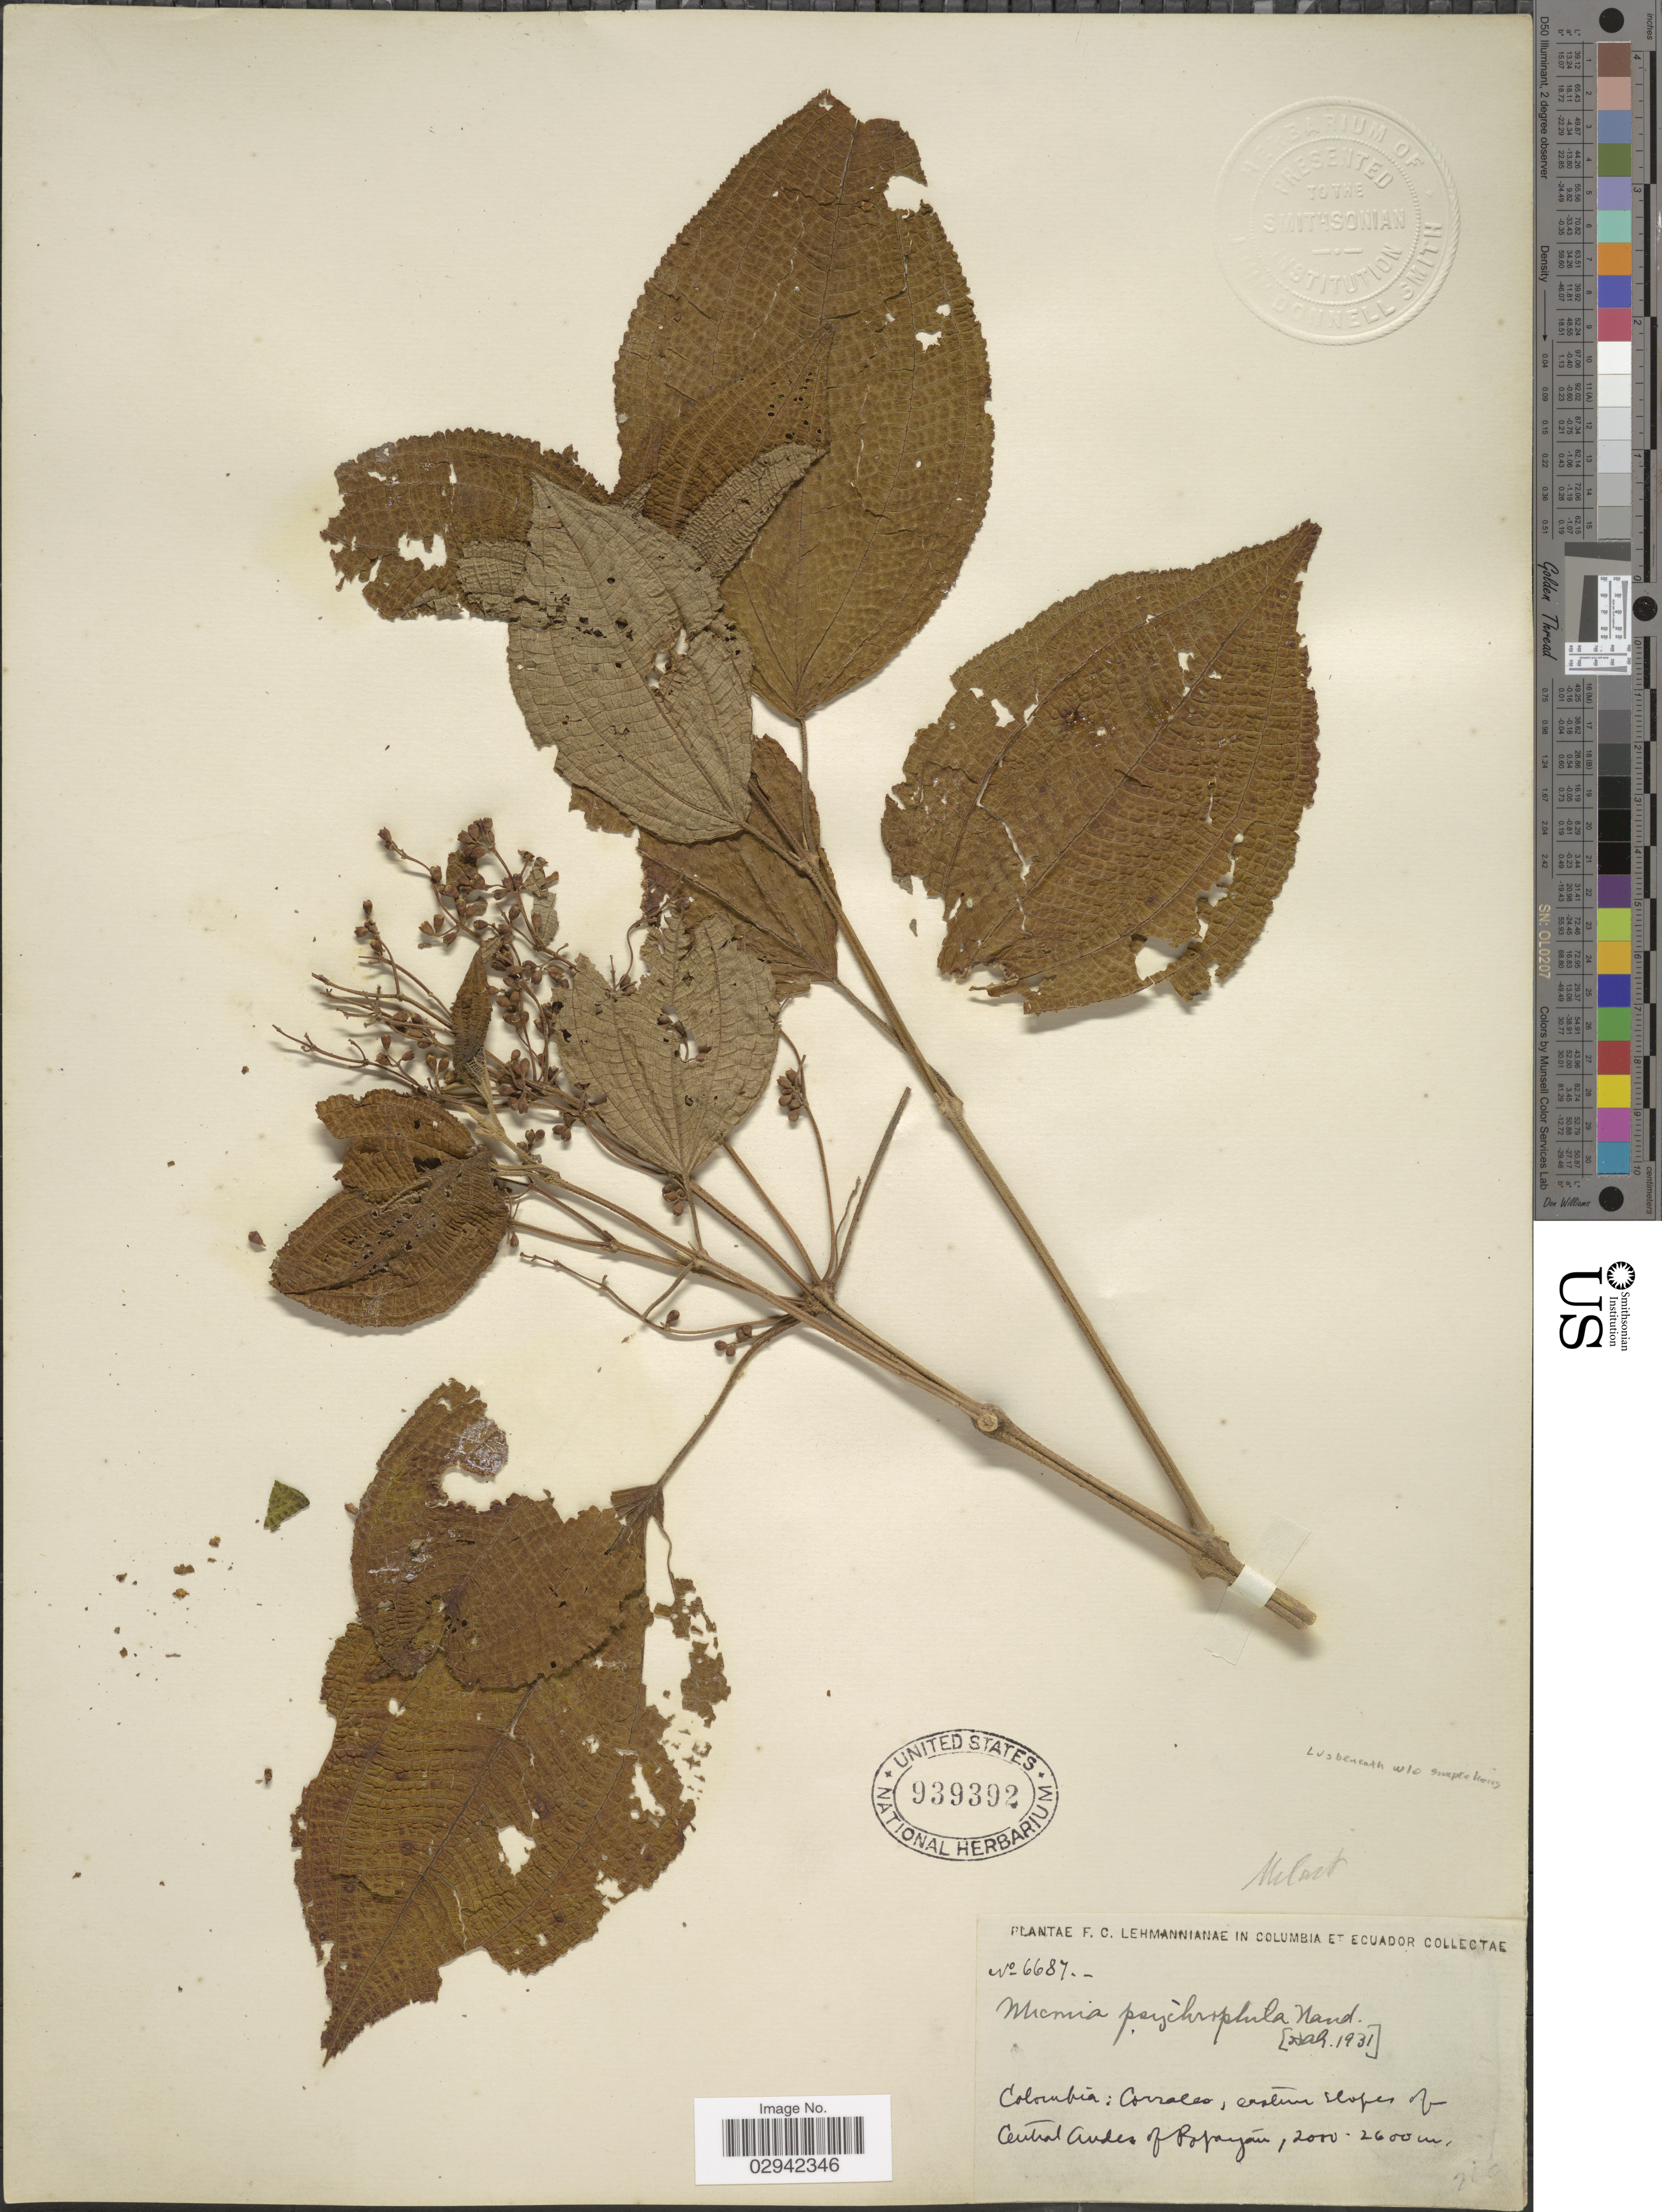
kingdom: Plantae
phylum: Tracheophyta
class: Magnoliopsida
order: Myrtales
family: Melastomataceae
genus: Miconia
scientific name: Miconia psychrophila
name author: Naudin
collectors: F. C. Lehmann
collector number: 6687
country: Colombia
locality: Corrales, eastern slopes of Central Andes of Popayán.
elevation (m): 2000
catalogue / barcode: US 939392